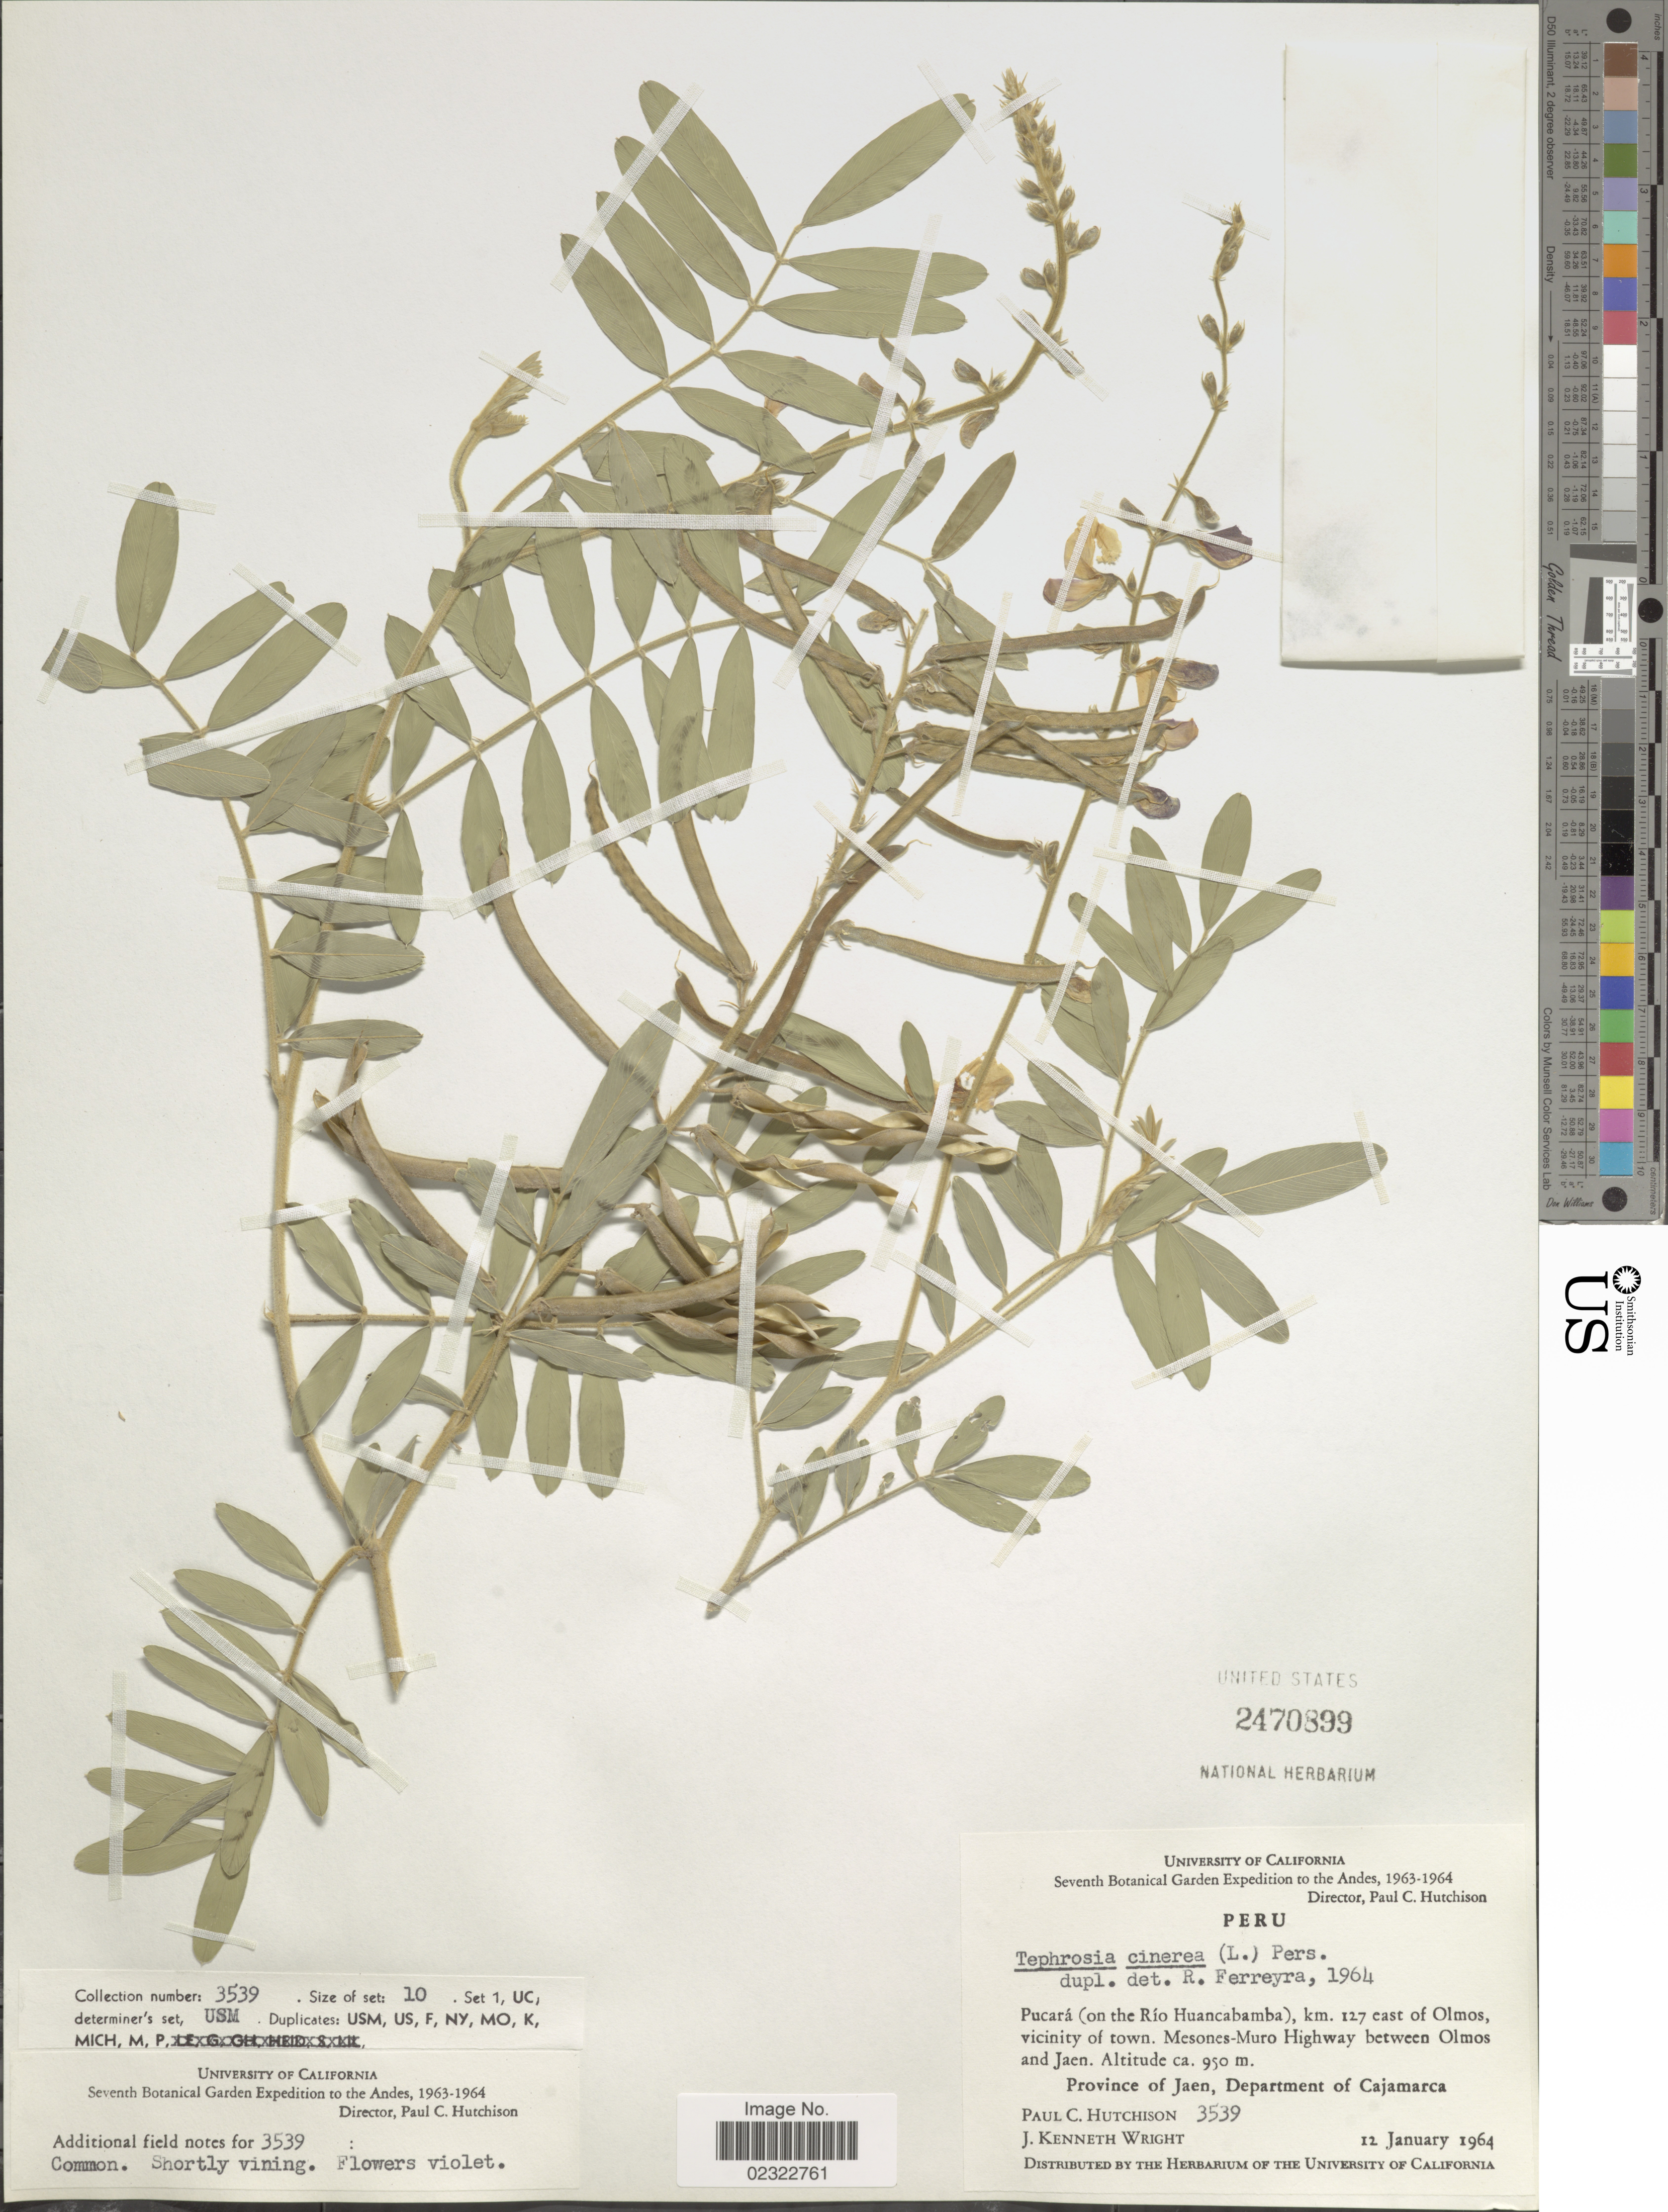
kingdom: Plantae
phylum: Tracheophyta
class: Magnoliopsida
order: Fabales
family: Fabaceae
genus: Tephrosia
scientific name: Tephrosia cinerea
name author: (L.) Pers.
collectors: P. C. Hutchison & J. K. Wright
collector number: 3539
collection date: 1964-01-12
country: Peru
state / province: Cajamarca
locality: Pucara (on the Rio Huancabamba), km. 127 east of olmos, vicinity of town. Mesones-Muro Highway between Olmos and Jaen. Province of Jaen.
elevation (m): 950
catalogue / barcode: US 2470899